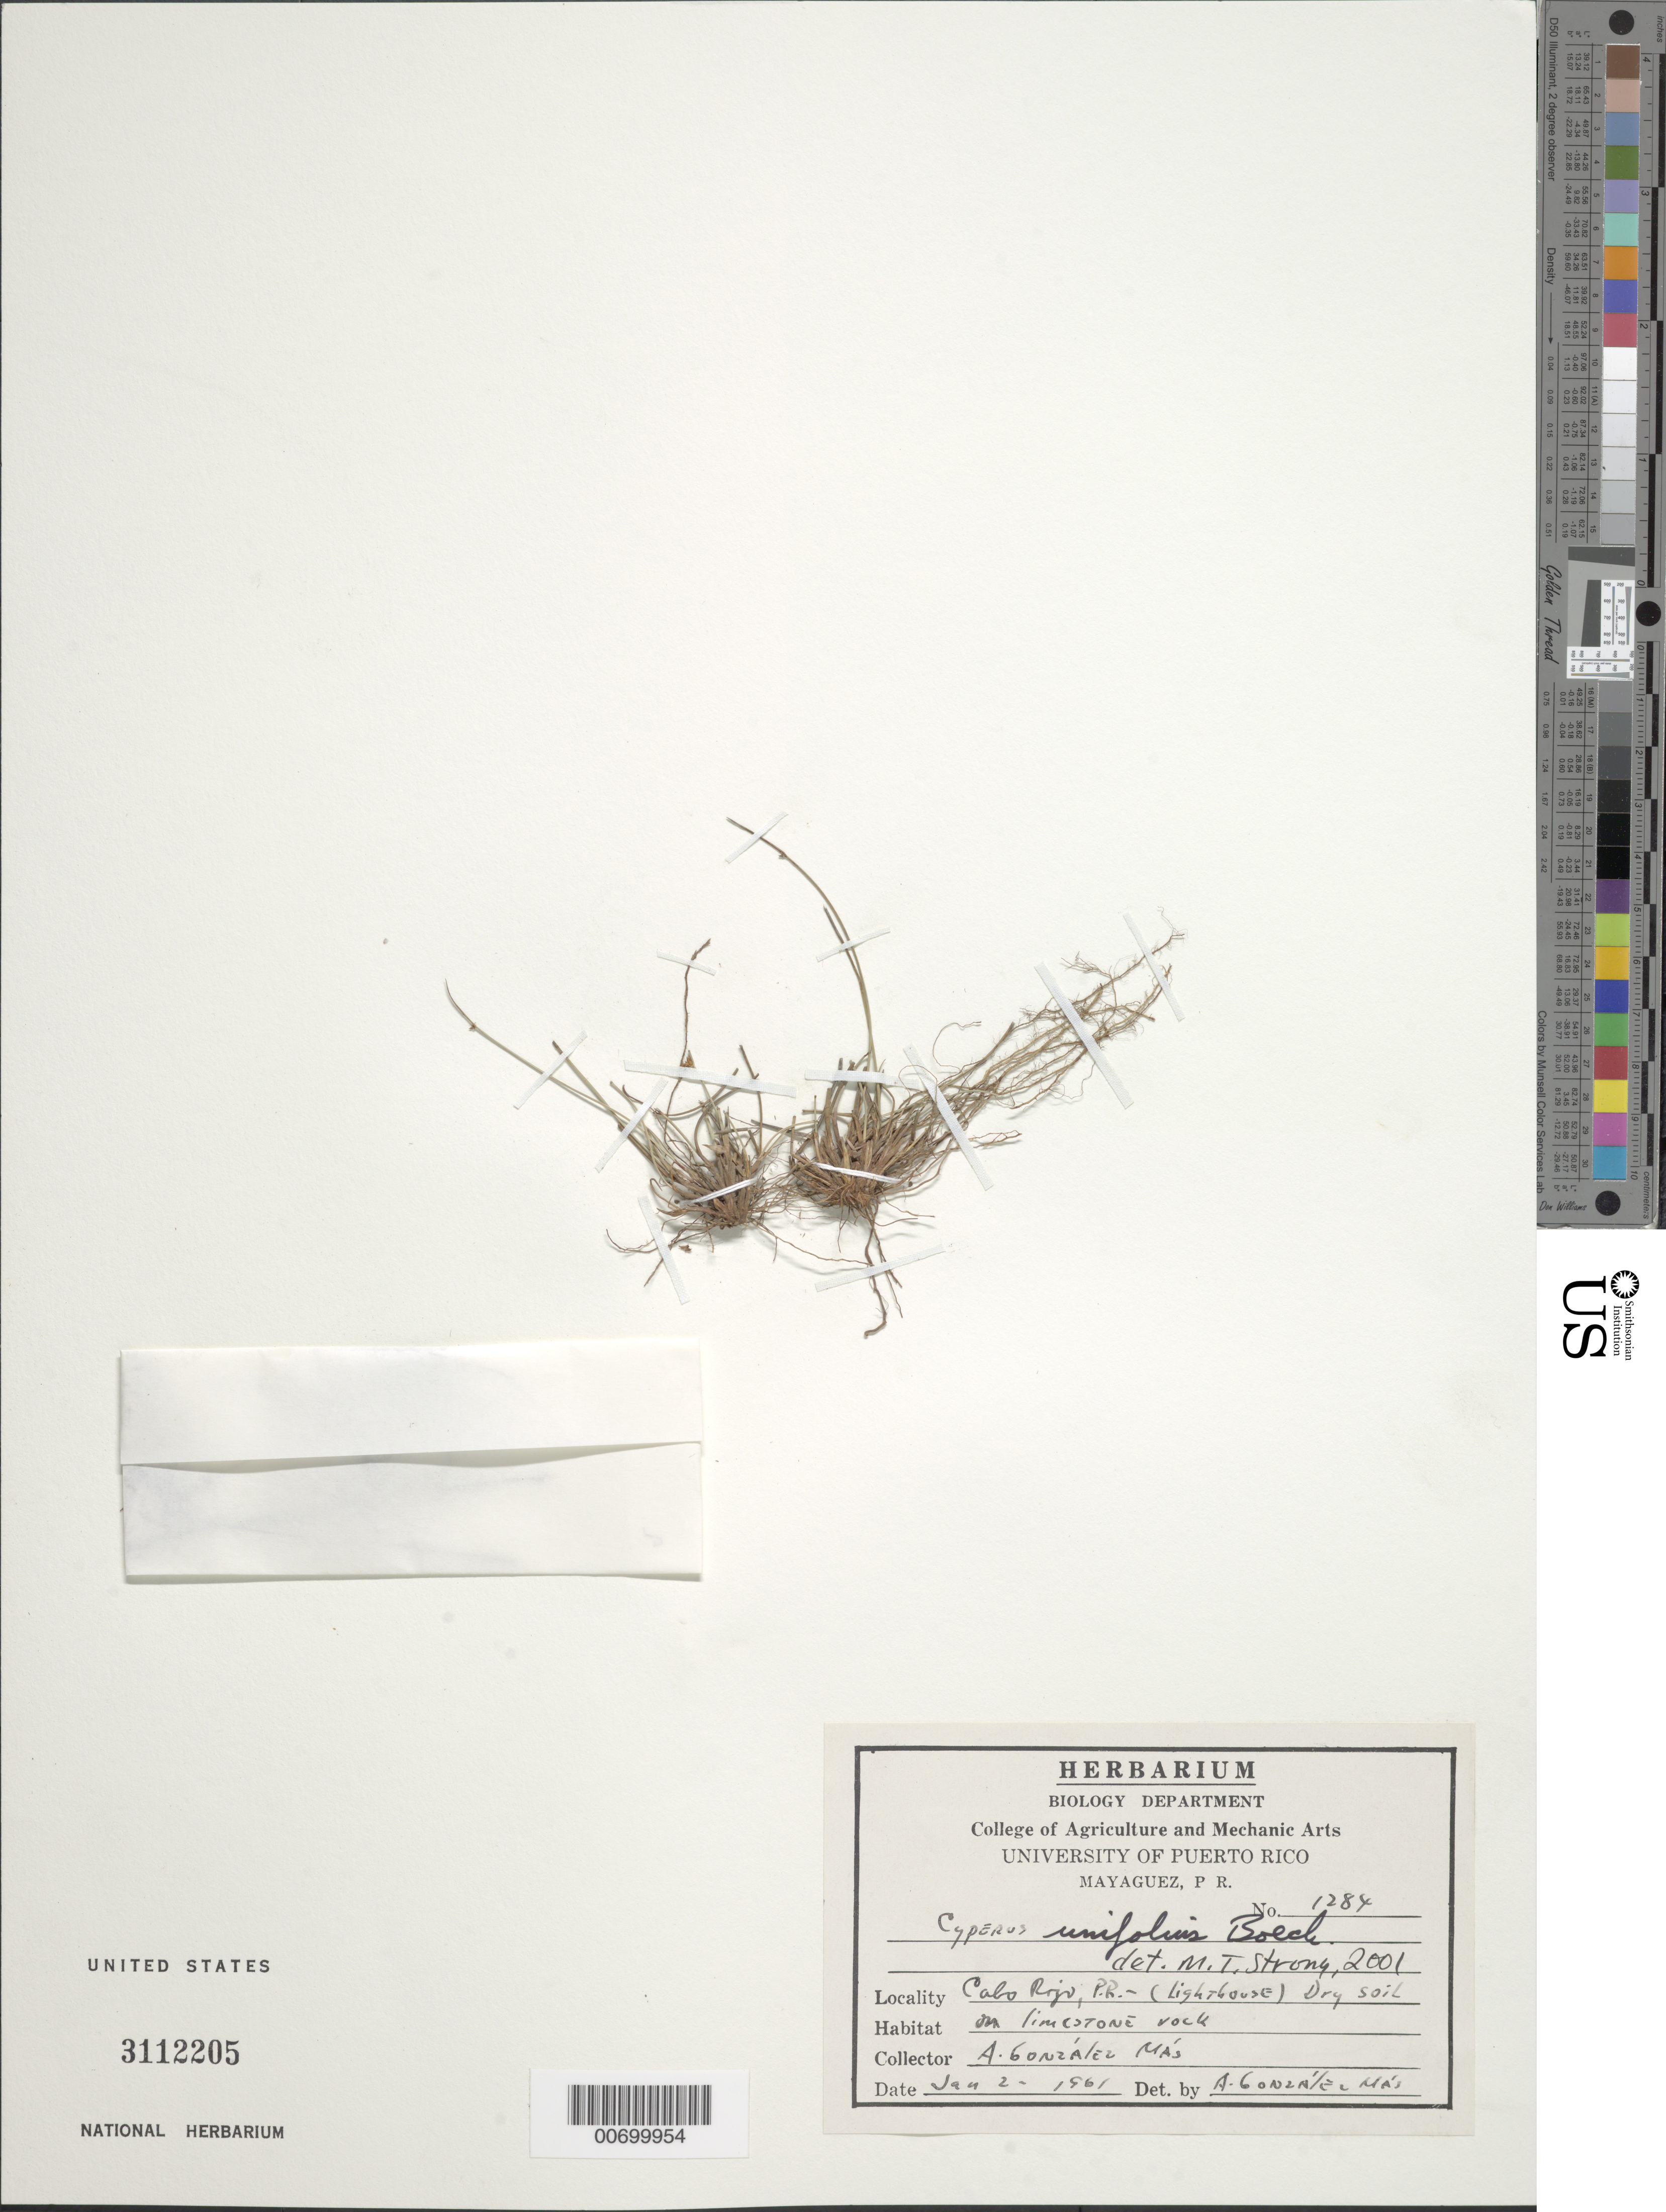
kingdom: Plantae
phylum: Tracheophyta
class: Liliopsida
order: Poales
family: Cyperaceae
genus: Cyperus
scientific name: Cyperus unifolius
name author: Boeckeler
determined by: Strong, M. T., (US), Smithsonian Institution - National Museum of Natural History (UNITED STATES)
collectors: A. González Más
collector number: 1284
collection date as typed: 02 Jan 1961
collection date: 1961-01-02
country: Puerto Rico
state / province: Cabo Rojo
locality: Cabo Rojo: Lighthouse.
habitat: Dry soil; on limestone rock.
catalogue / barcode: US 3112205